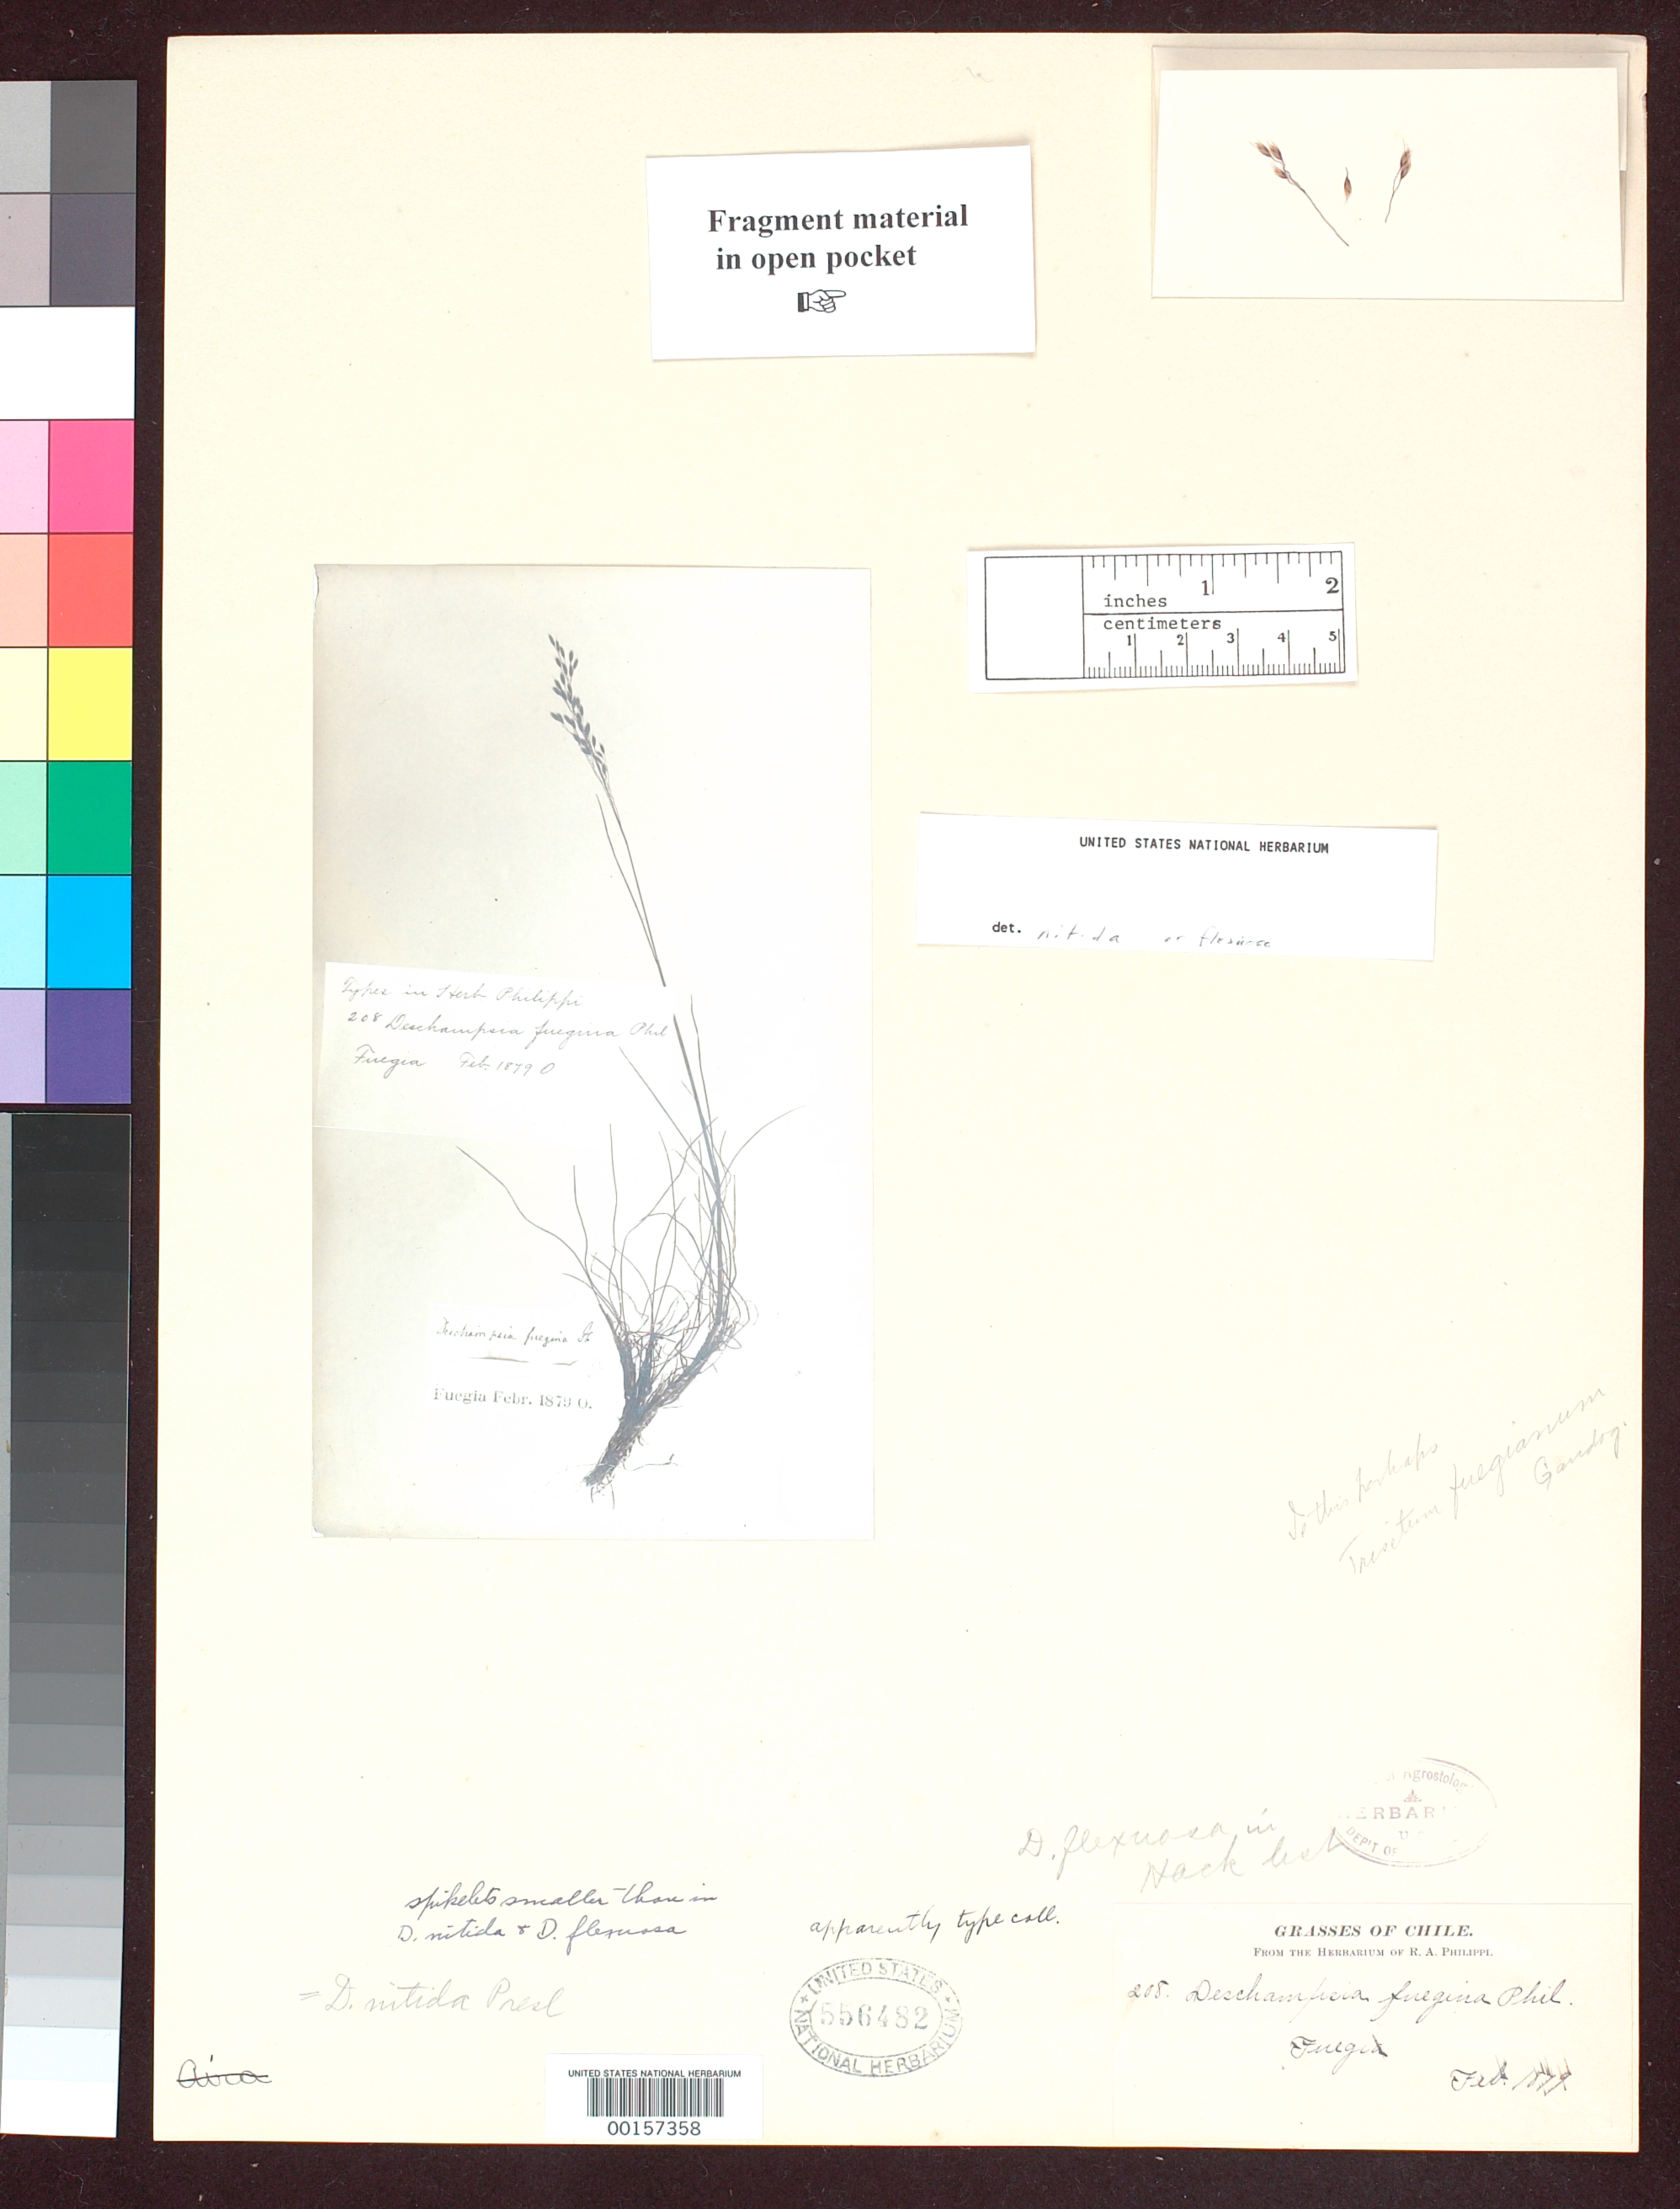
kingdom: Plantae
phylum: Tracheophyta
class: Liliopsida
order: Poales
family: Poaceae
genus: Deschampsia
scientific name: Deschampsia fuegina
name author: Phil.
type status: Type Fragment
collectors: R. A. Philippi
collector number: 208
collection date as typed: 1879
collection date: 1879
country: Chile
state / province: Magallanes y de la Antártica Chilena (XII)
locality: Tierra del Fuego.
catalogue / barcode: US 556482